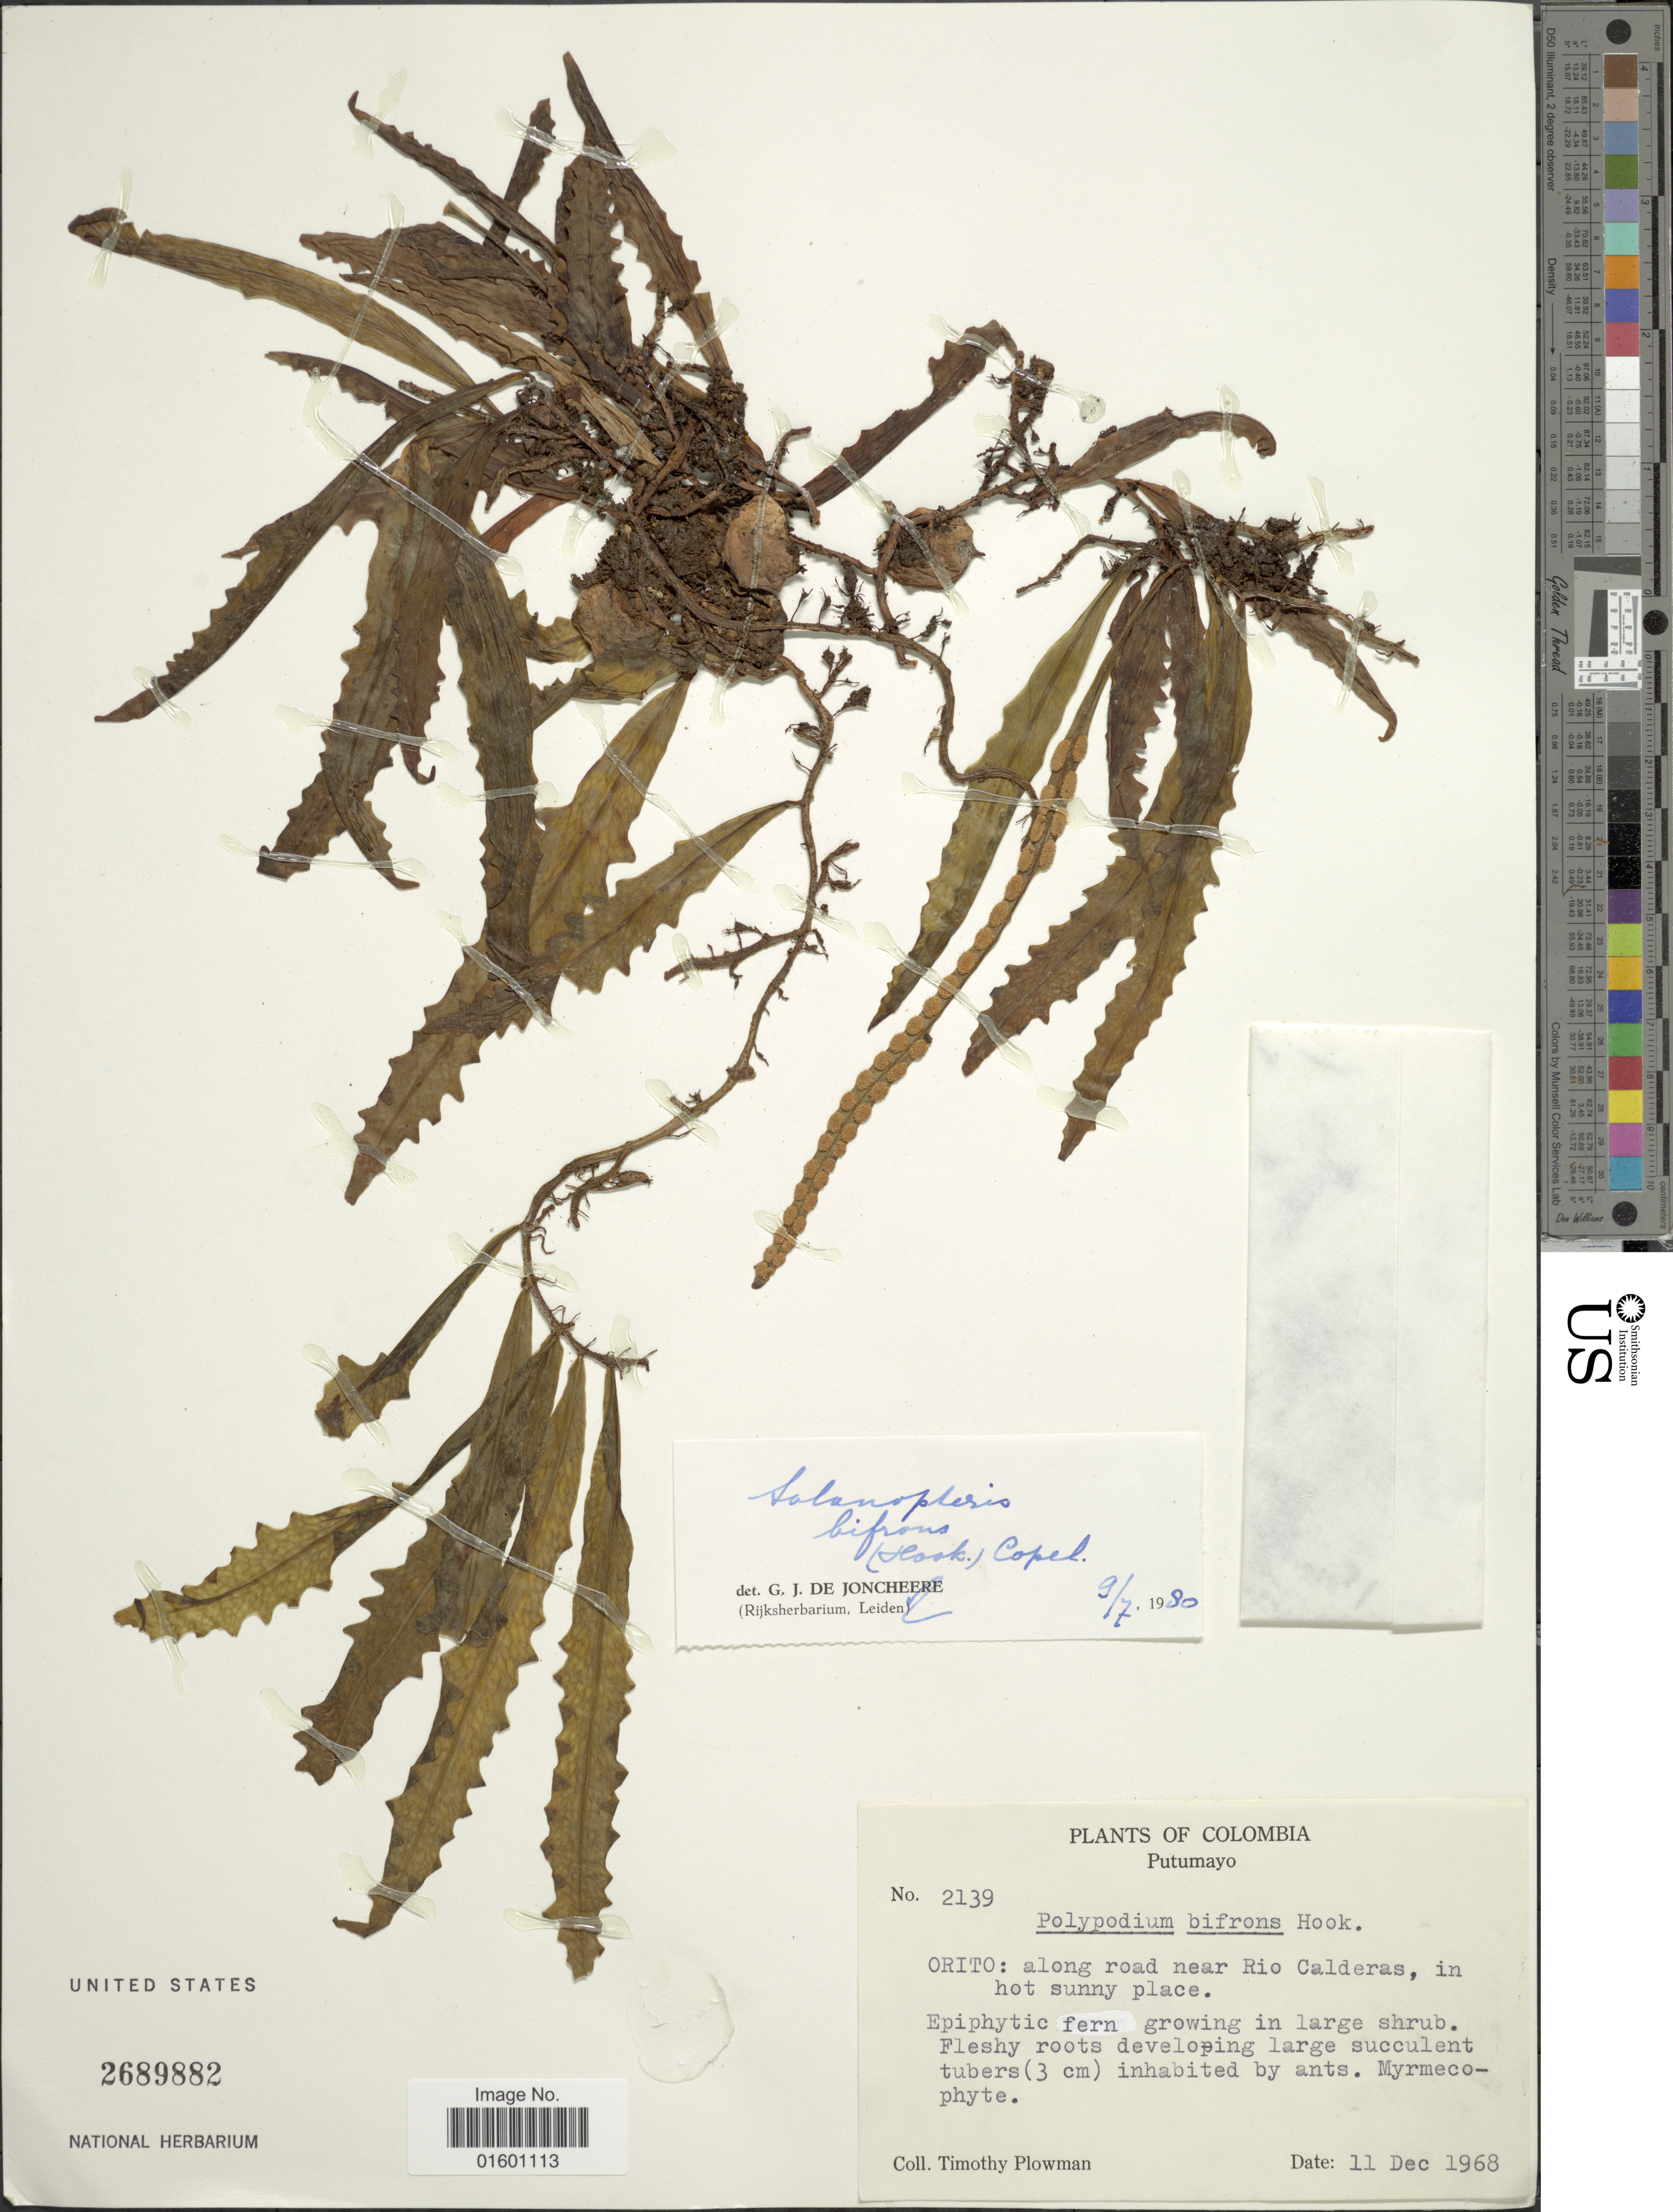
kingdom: Plantae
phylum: Tracheophyta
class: Polypodiopsida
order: Polypodiales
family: Polypodiaceae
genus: Microgramma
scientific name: Microgramma bifrons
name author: (Hook.) Lellinger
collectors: T. Plowman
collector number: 2139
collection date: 1968-12-11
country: Colombia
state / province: Putumayo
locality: Orito: along road near Rio Calderas, in hot sunny place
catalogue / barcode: US 2689882